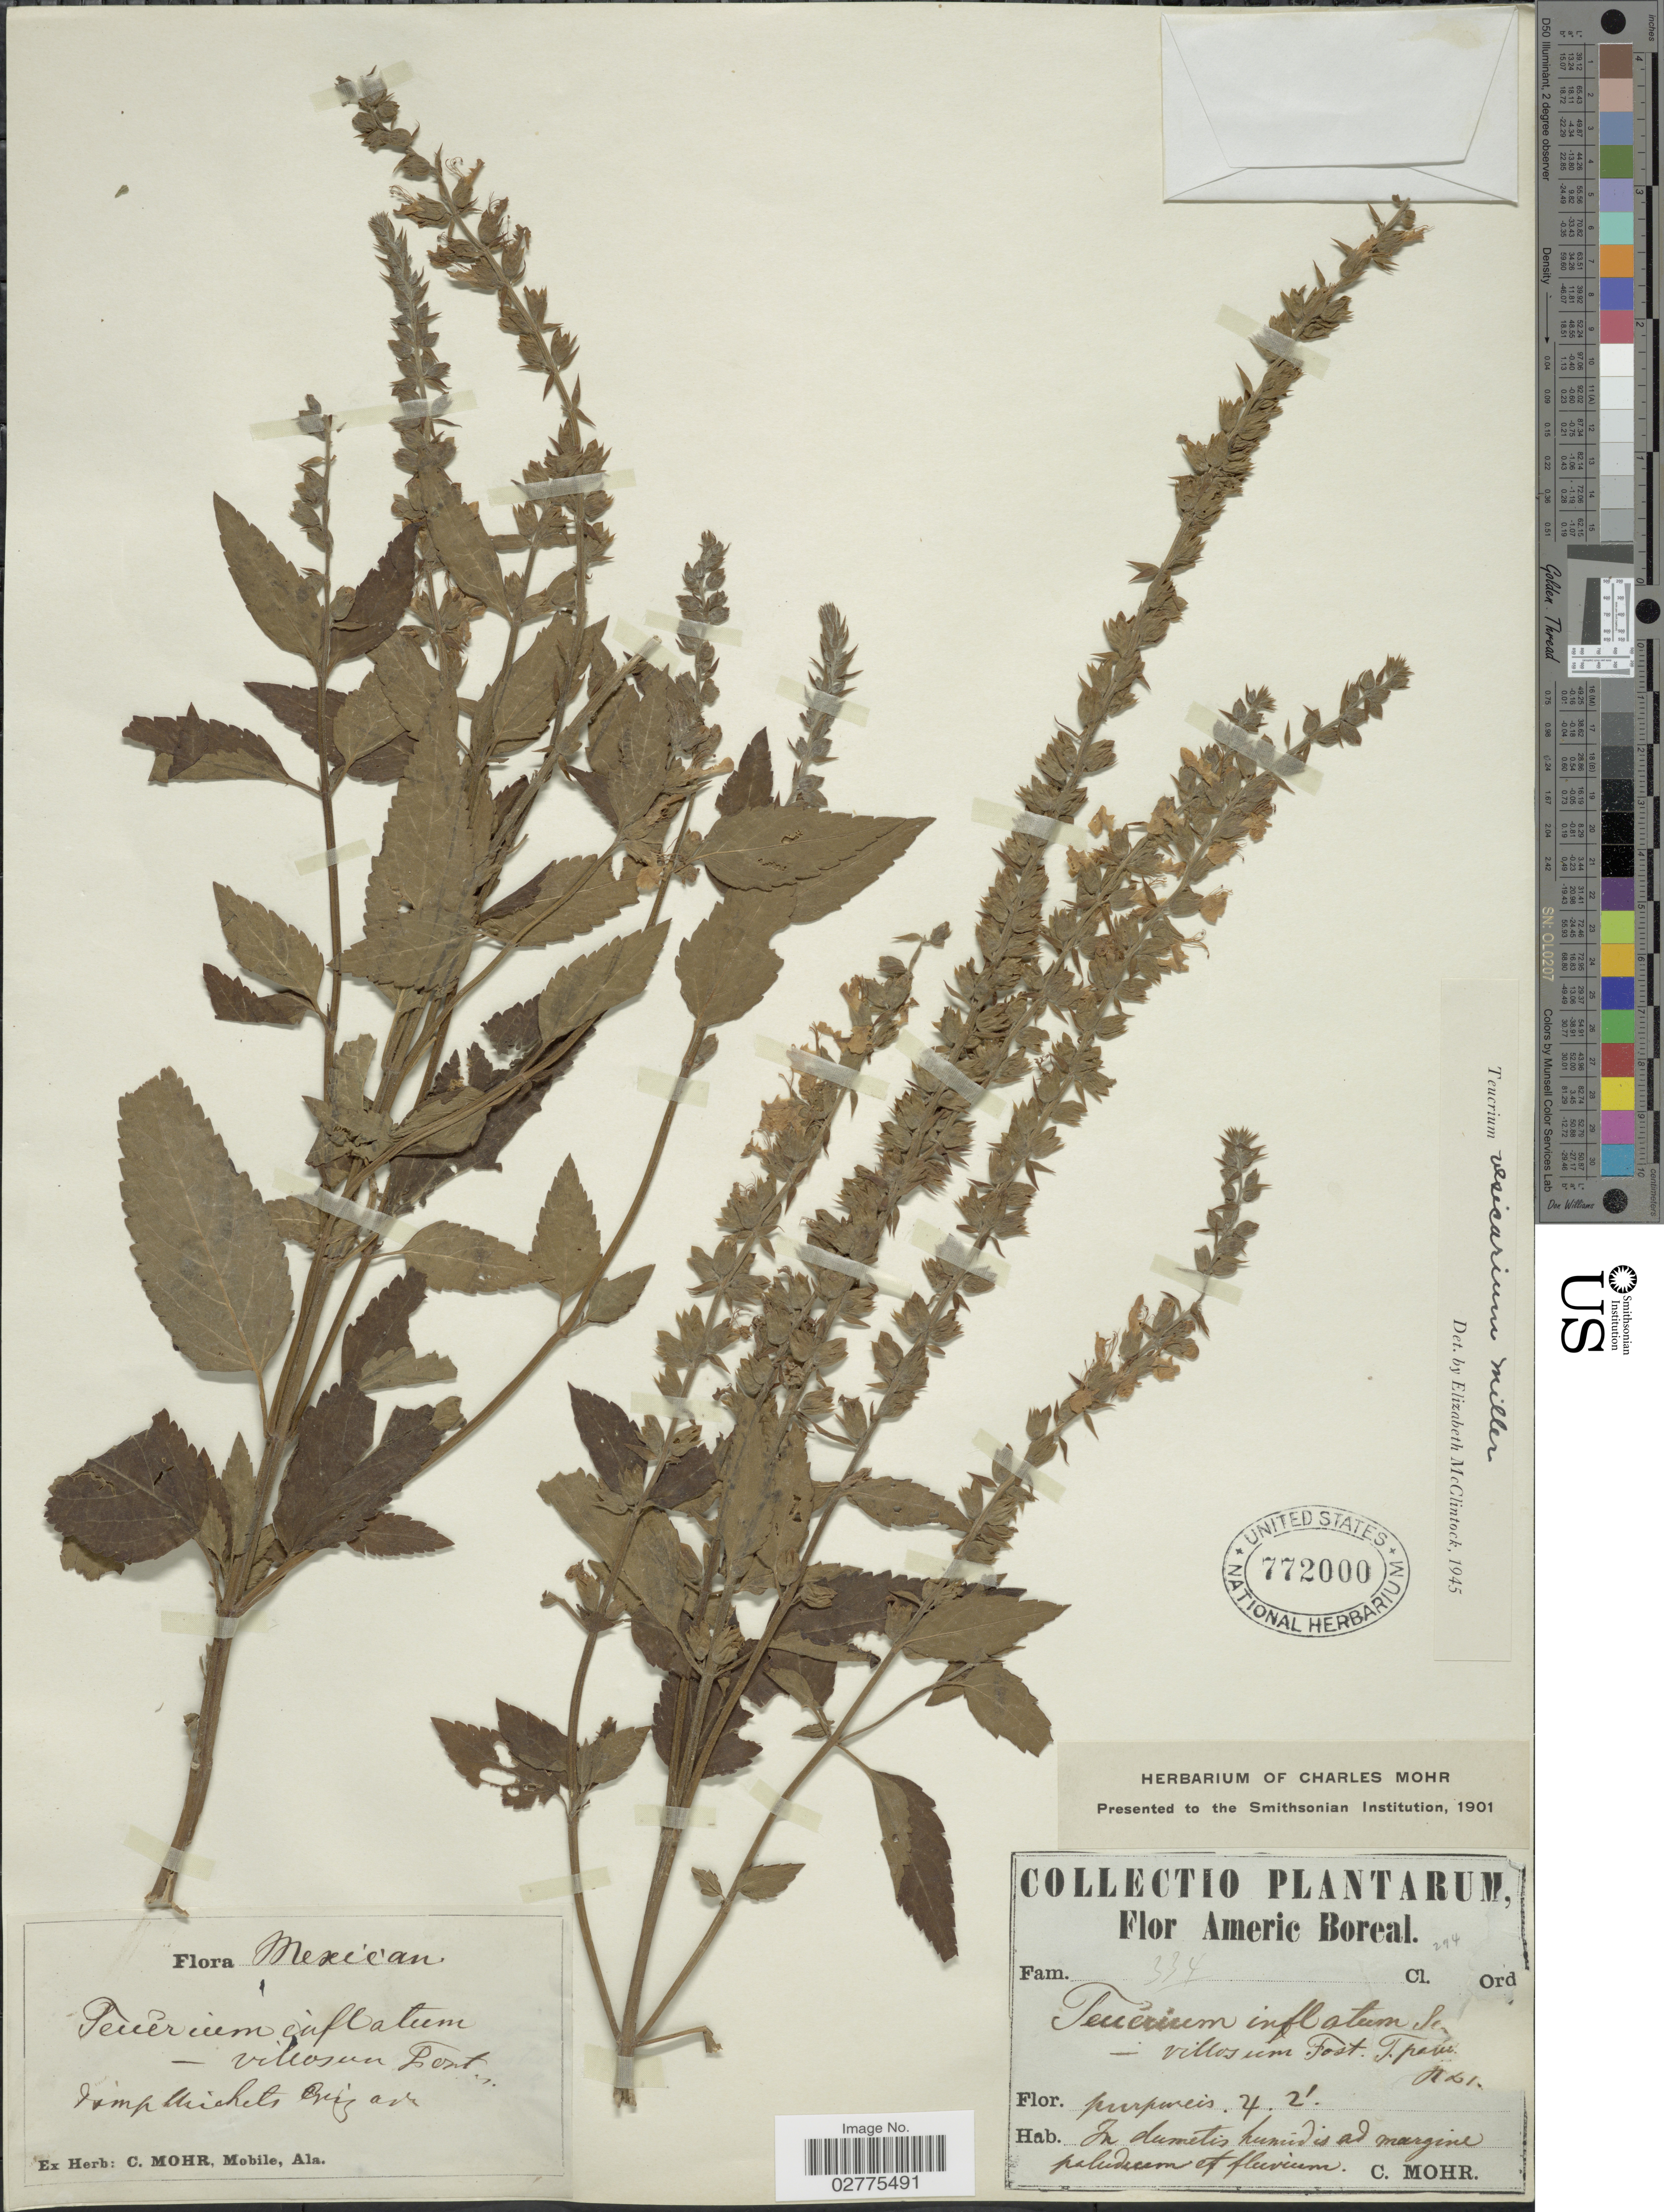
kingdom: Plantae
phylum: Tracheophyta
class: Magnoliopsida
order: Lamiales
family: Lamiaceae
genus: Teucrium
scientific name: Teucrium vesicarium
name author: Mill.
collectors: C. T. Mohr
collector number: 294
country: Mexico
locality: Americ Boreal.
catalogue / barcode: US 772000